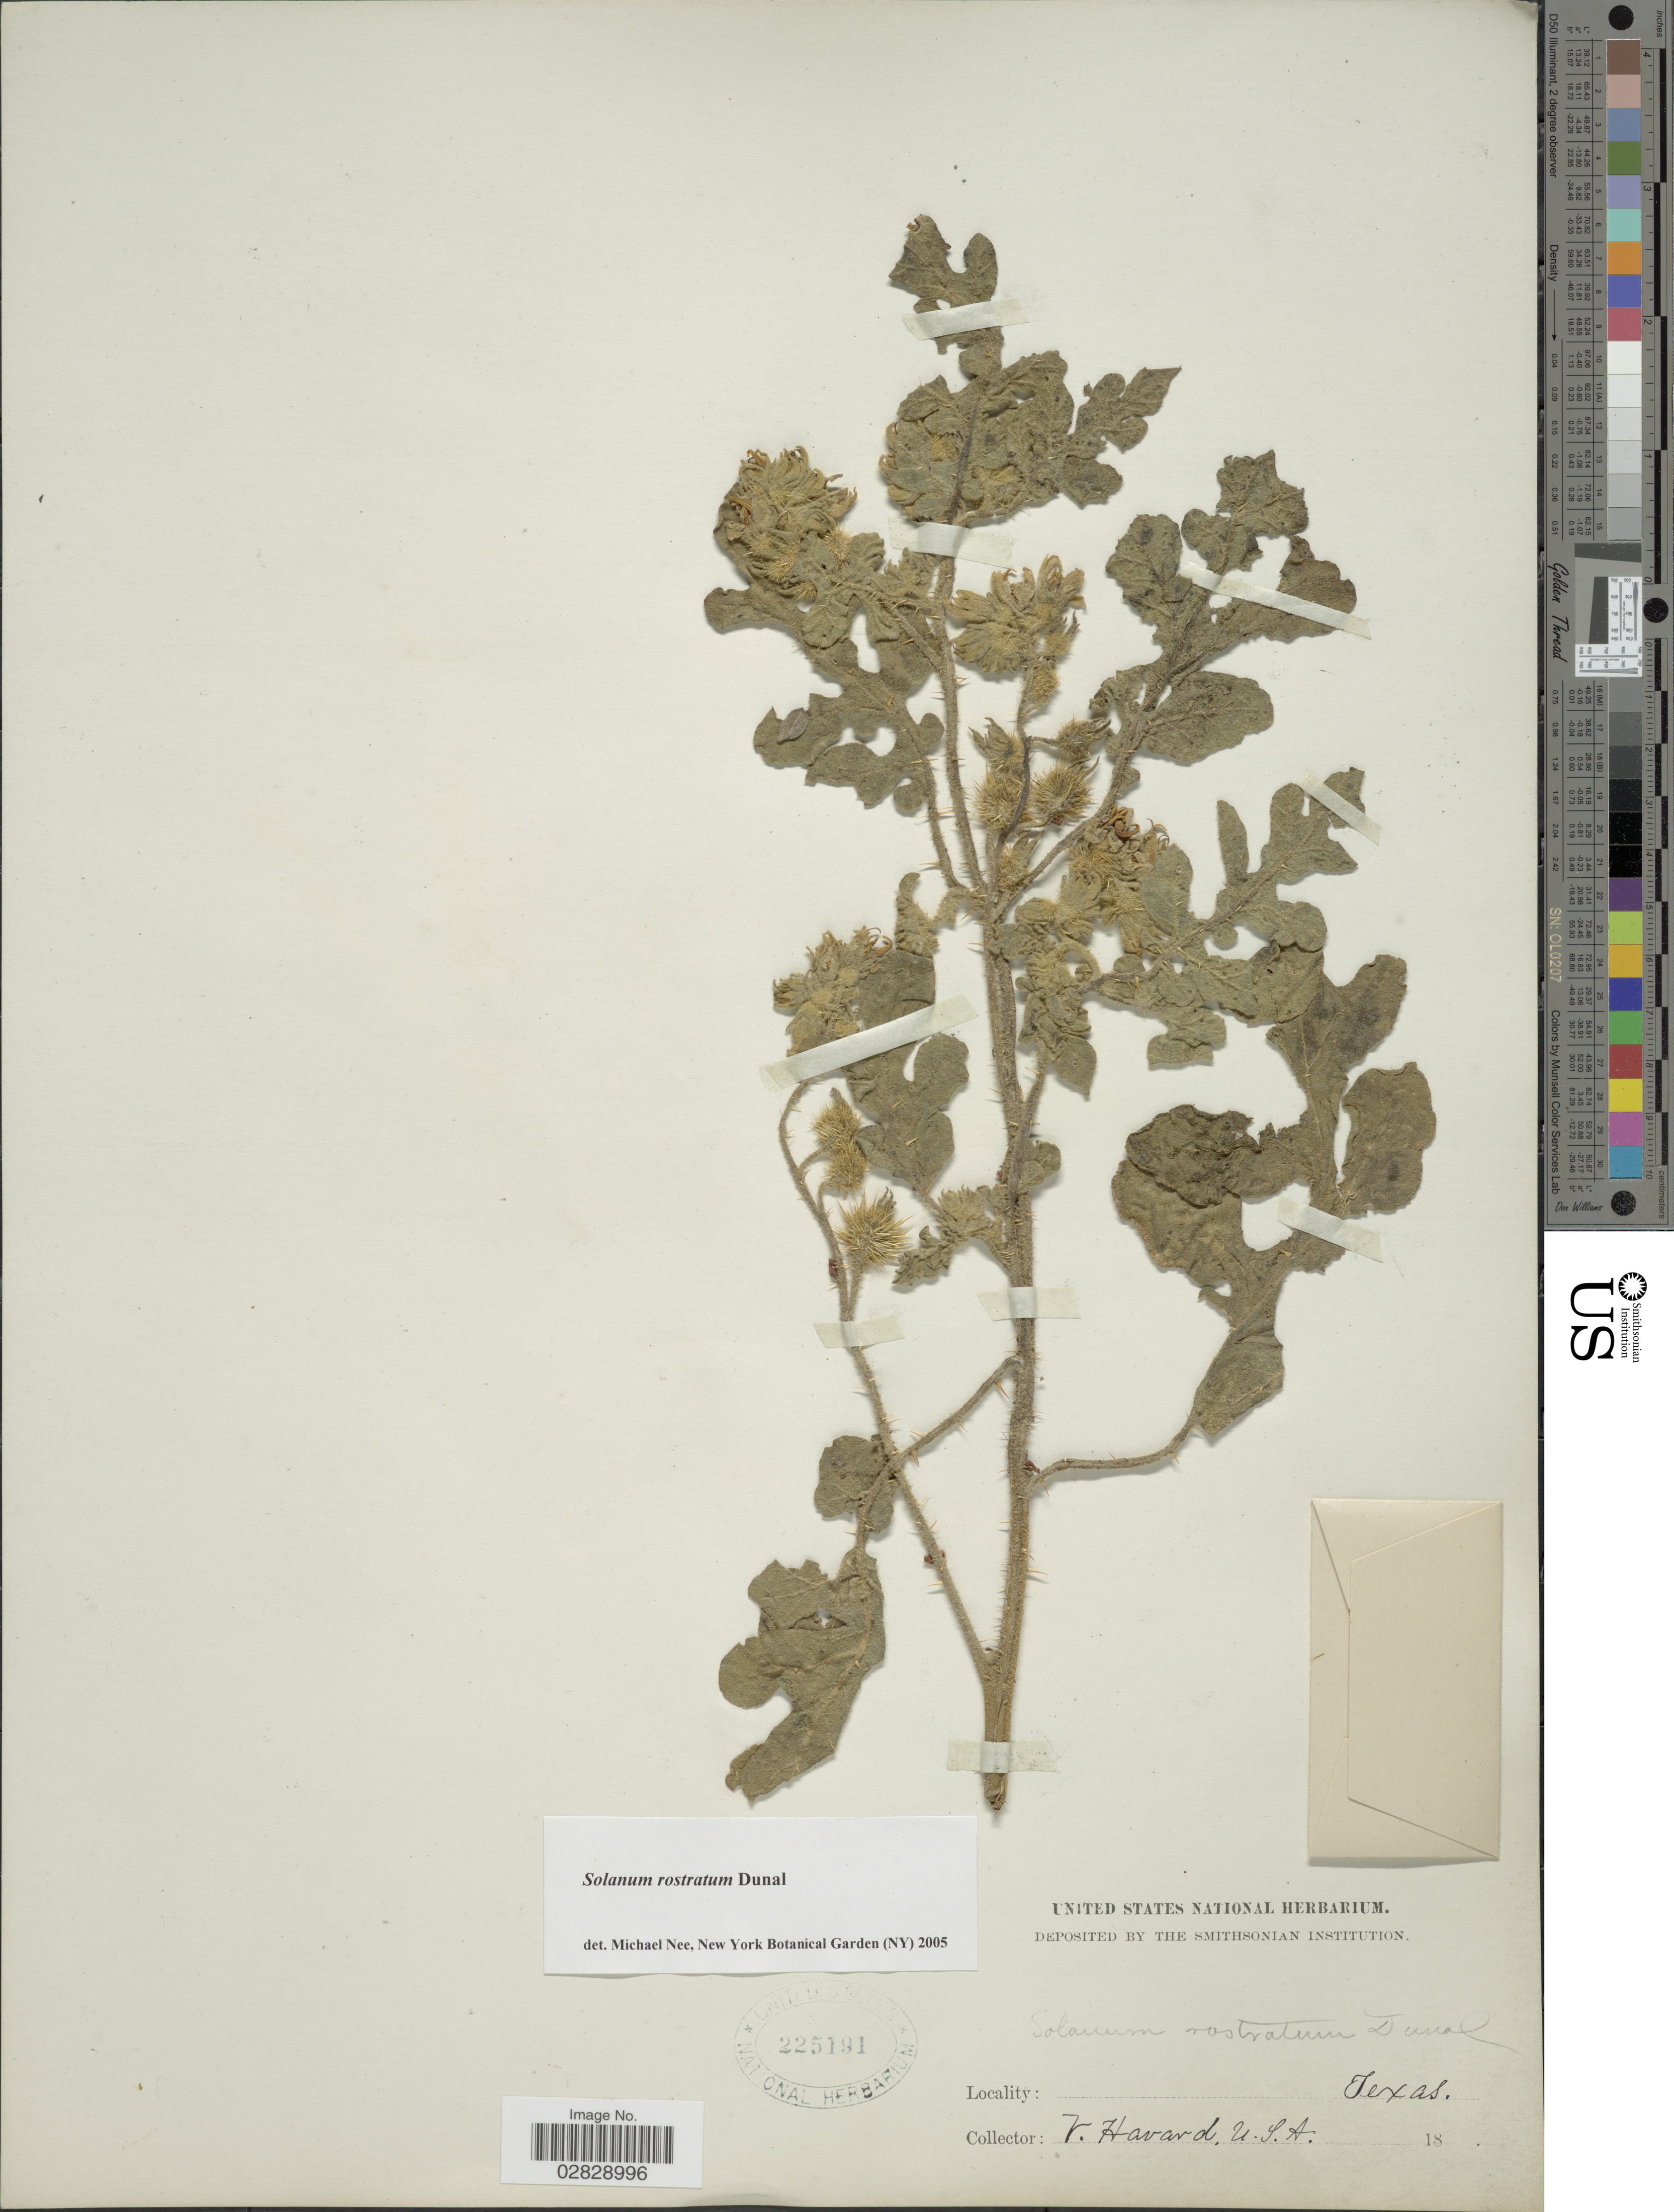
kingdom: Plantae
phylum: Tracheophyta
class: Magnoliopsida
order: Solanales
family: Solanaceae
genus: Solanum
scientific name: Solanum rostratum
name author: Dunal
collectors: V. Havard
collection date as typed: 18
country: United States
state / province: Texas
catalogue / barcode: US 225191